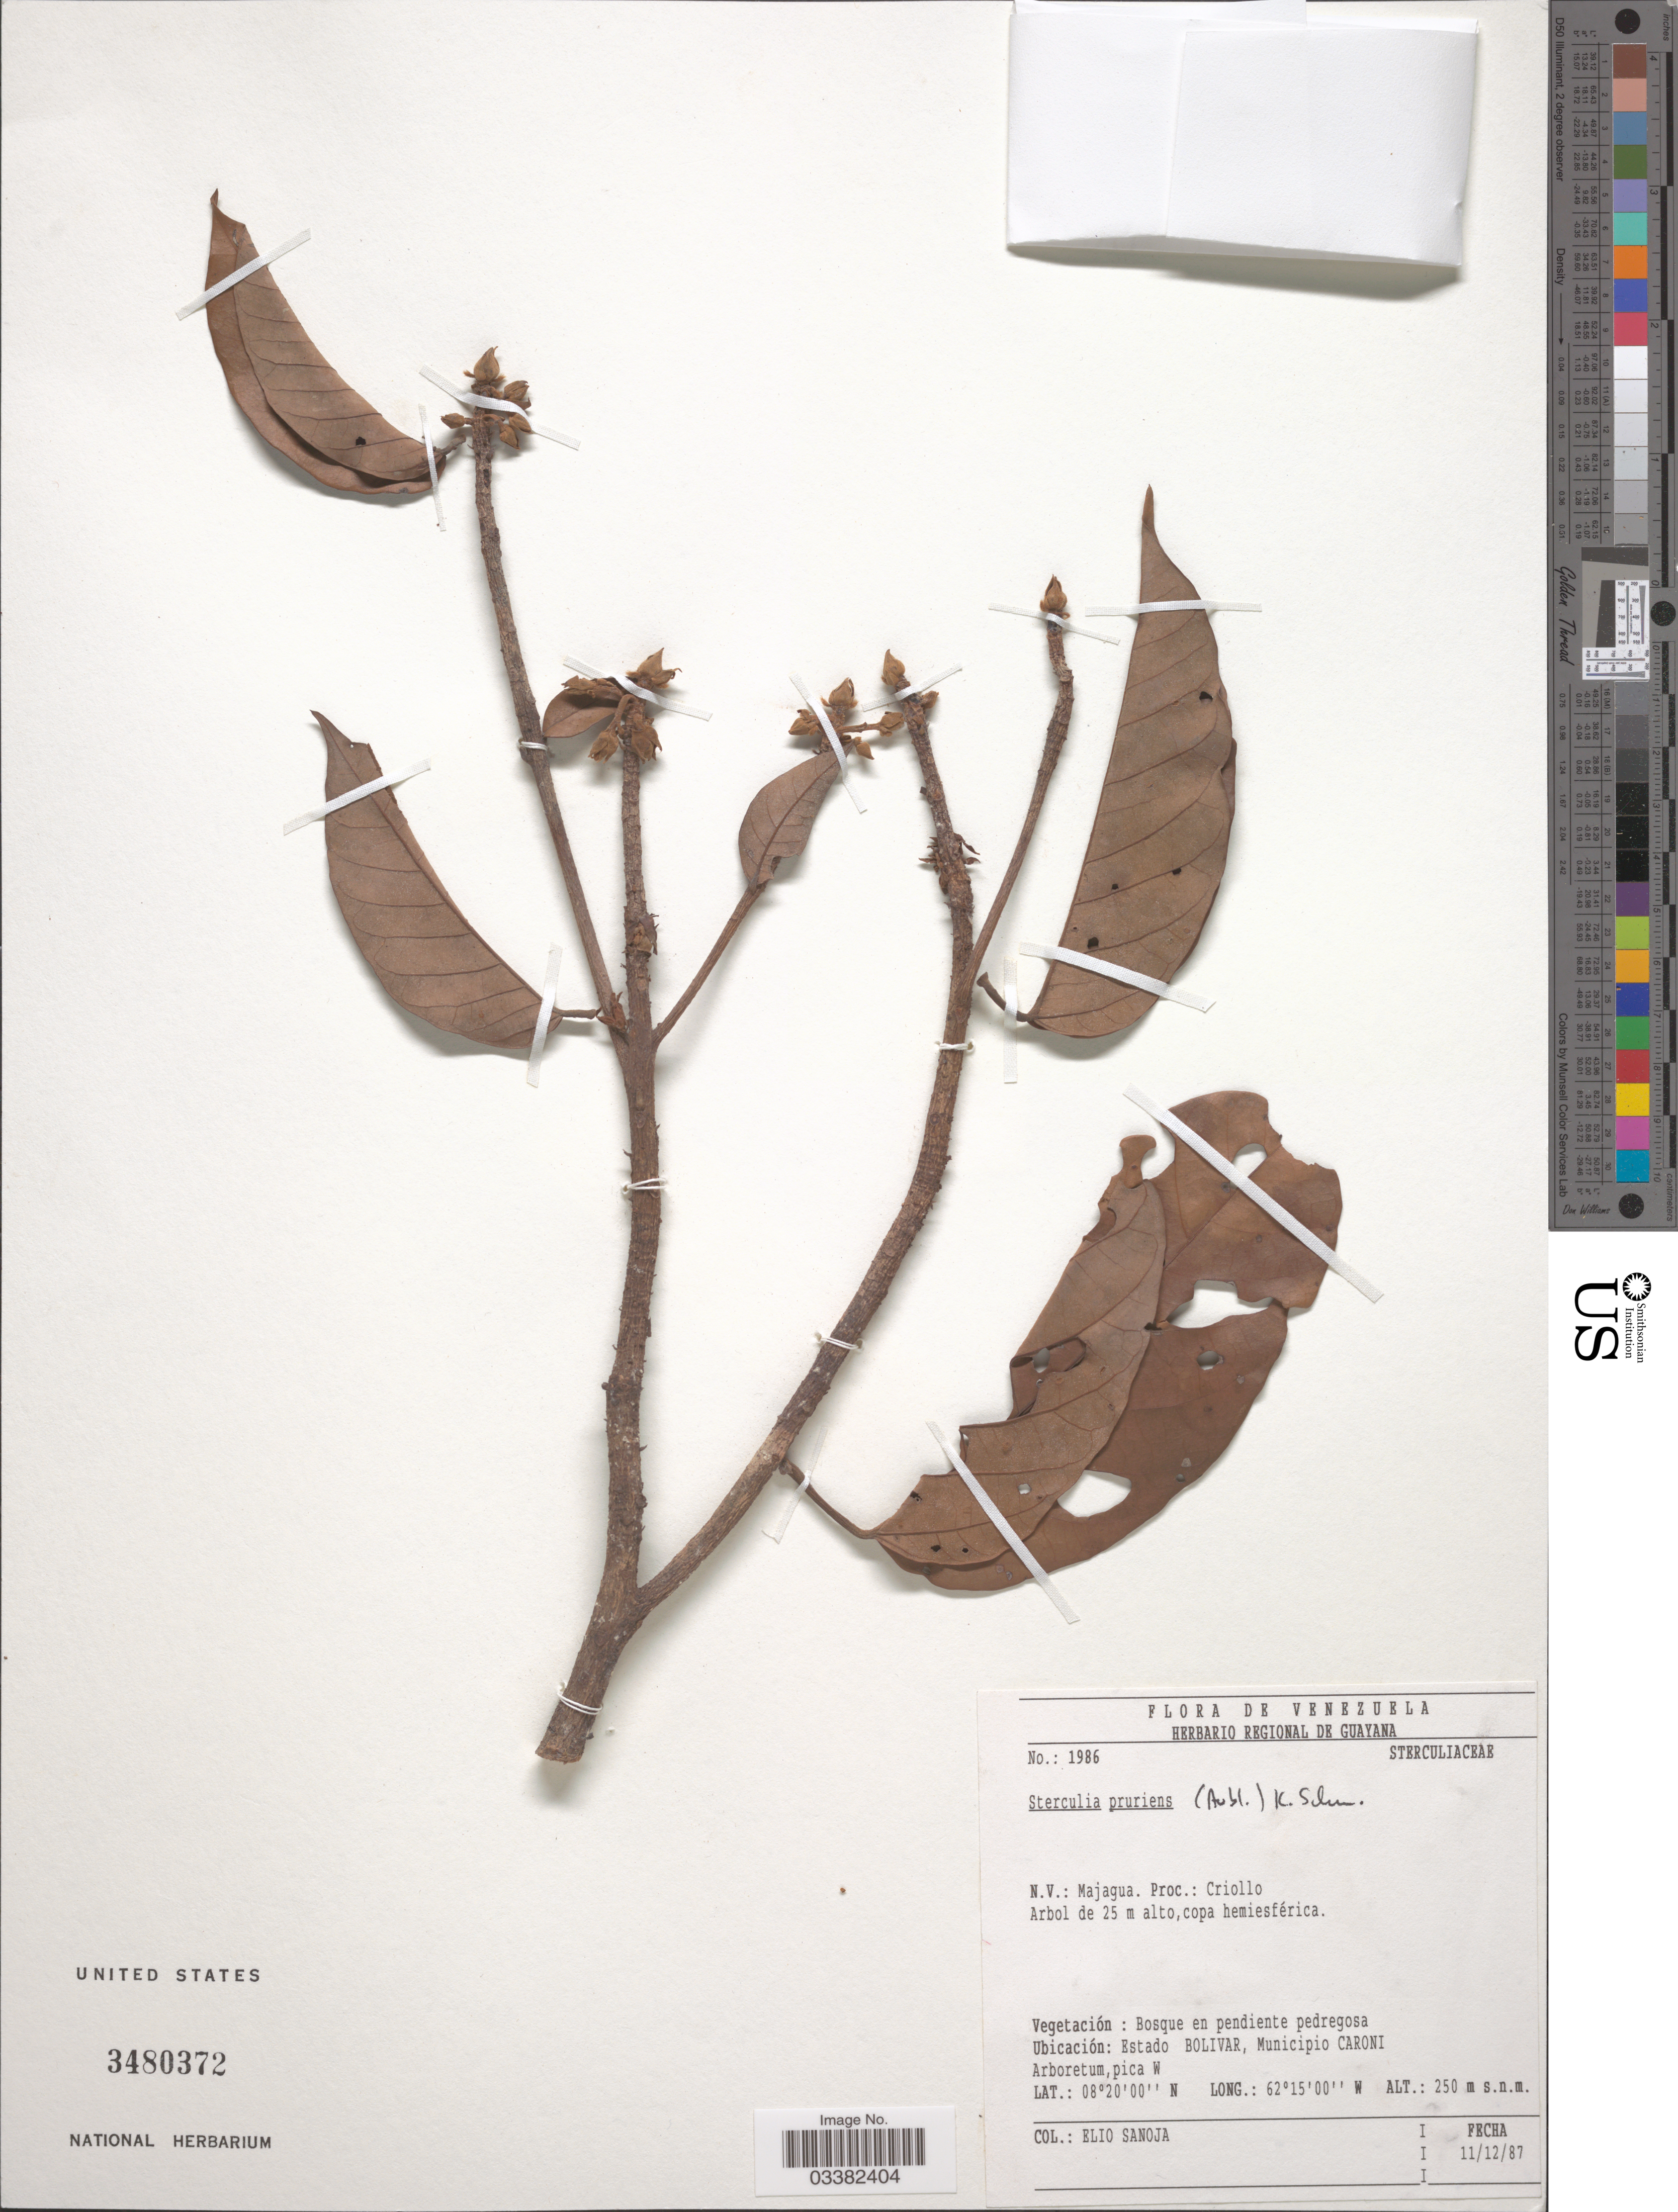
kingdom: Plantae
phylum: Tracheophyta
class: Magnoliopsida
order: Malvales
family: Malvaceae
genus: Sterculia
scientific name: Sterculia pruriens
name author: (Aubl.) K. Schum.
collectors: E. Sanoja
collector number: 1986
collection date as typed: Transcribed d/m/y: 11/12/87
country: Venezuela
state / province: Bolivar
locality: Municipio Caroni. Arboretum, pica W.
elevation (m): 250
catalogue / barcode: US 3480372